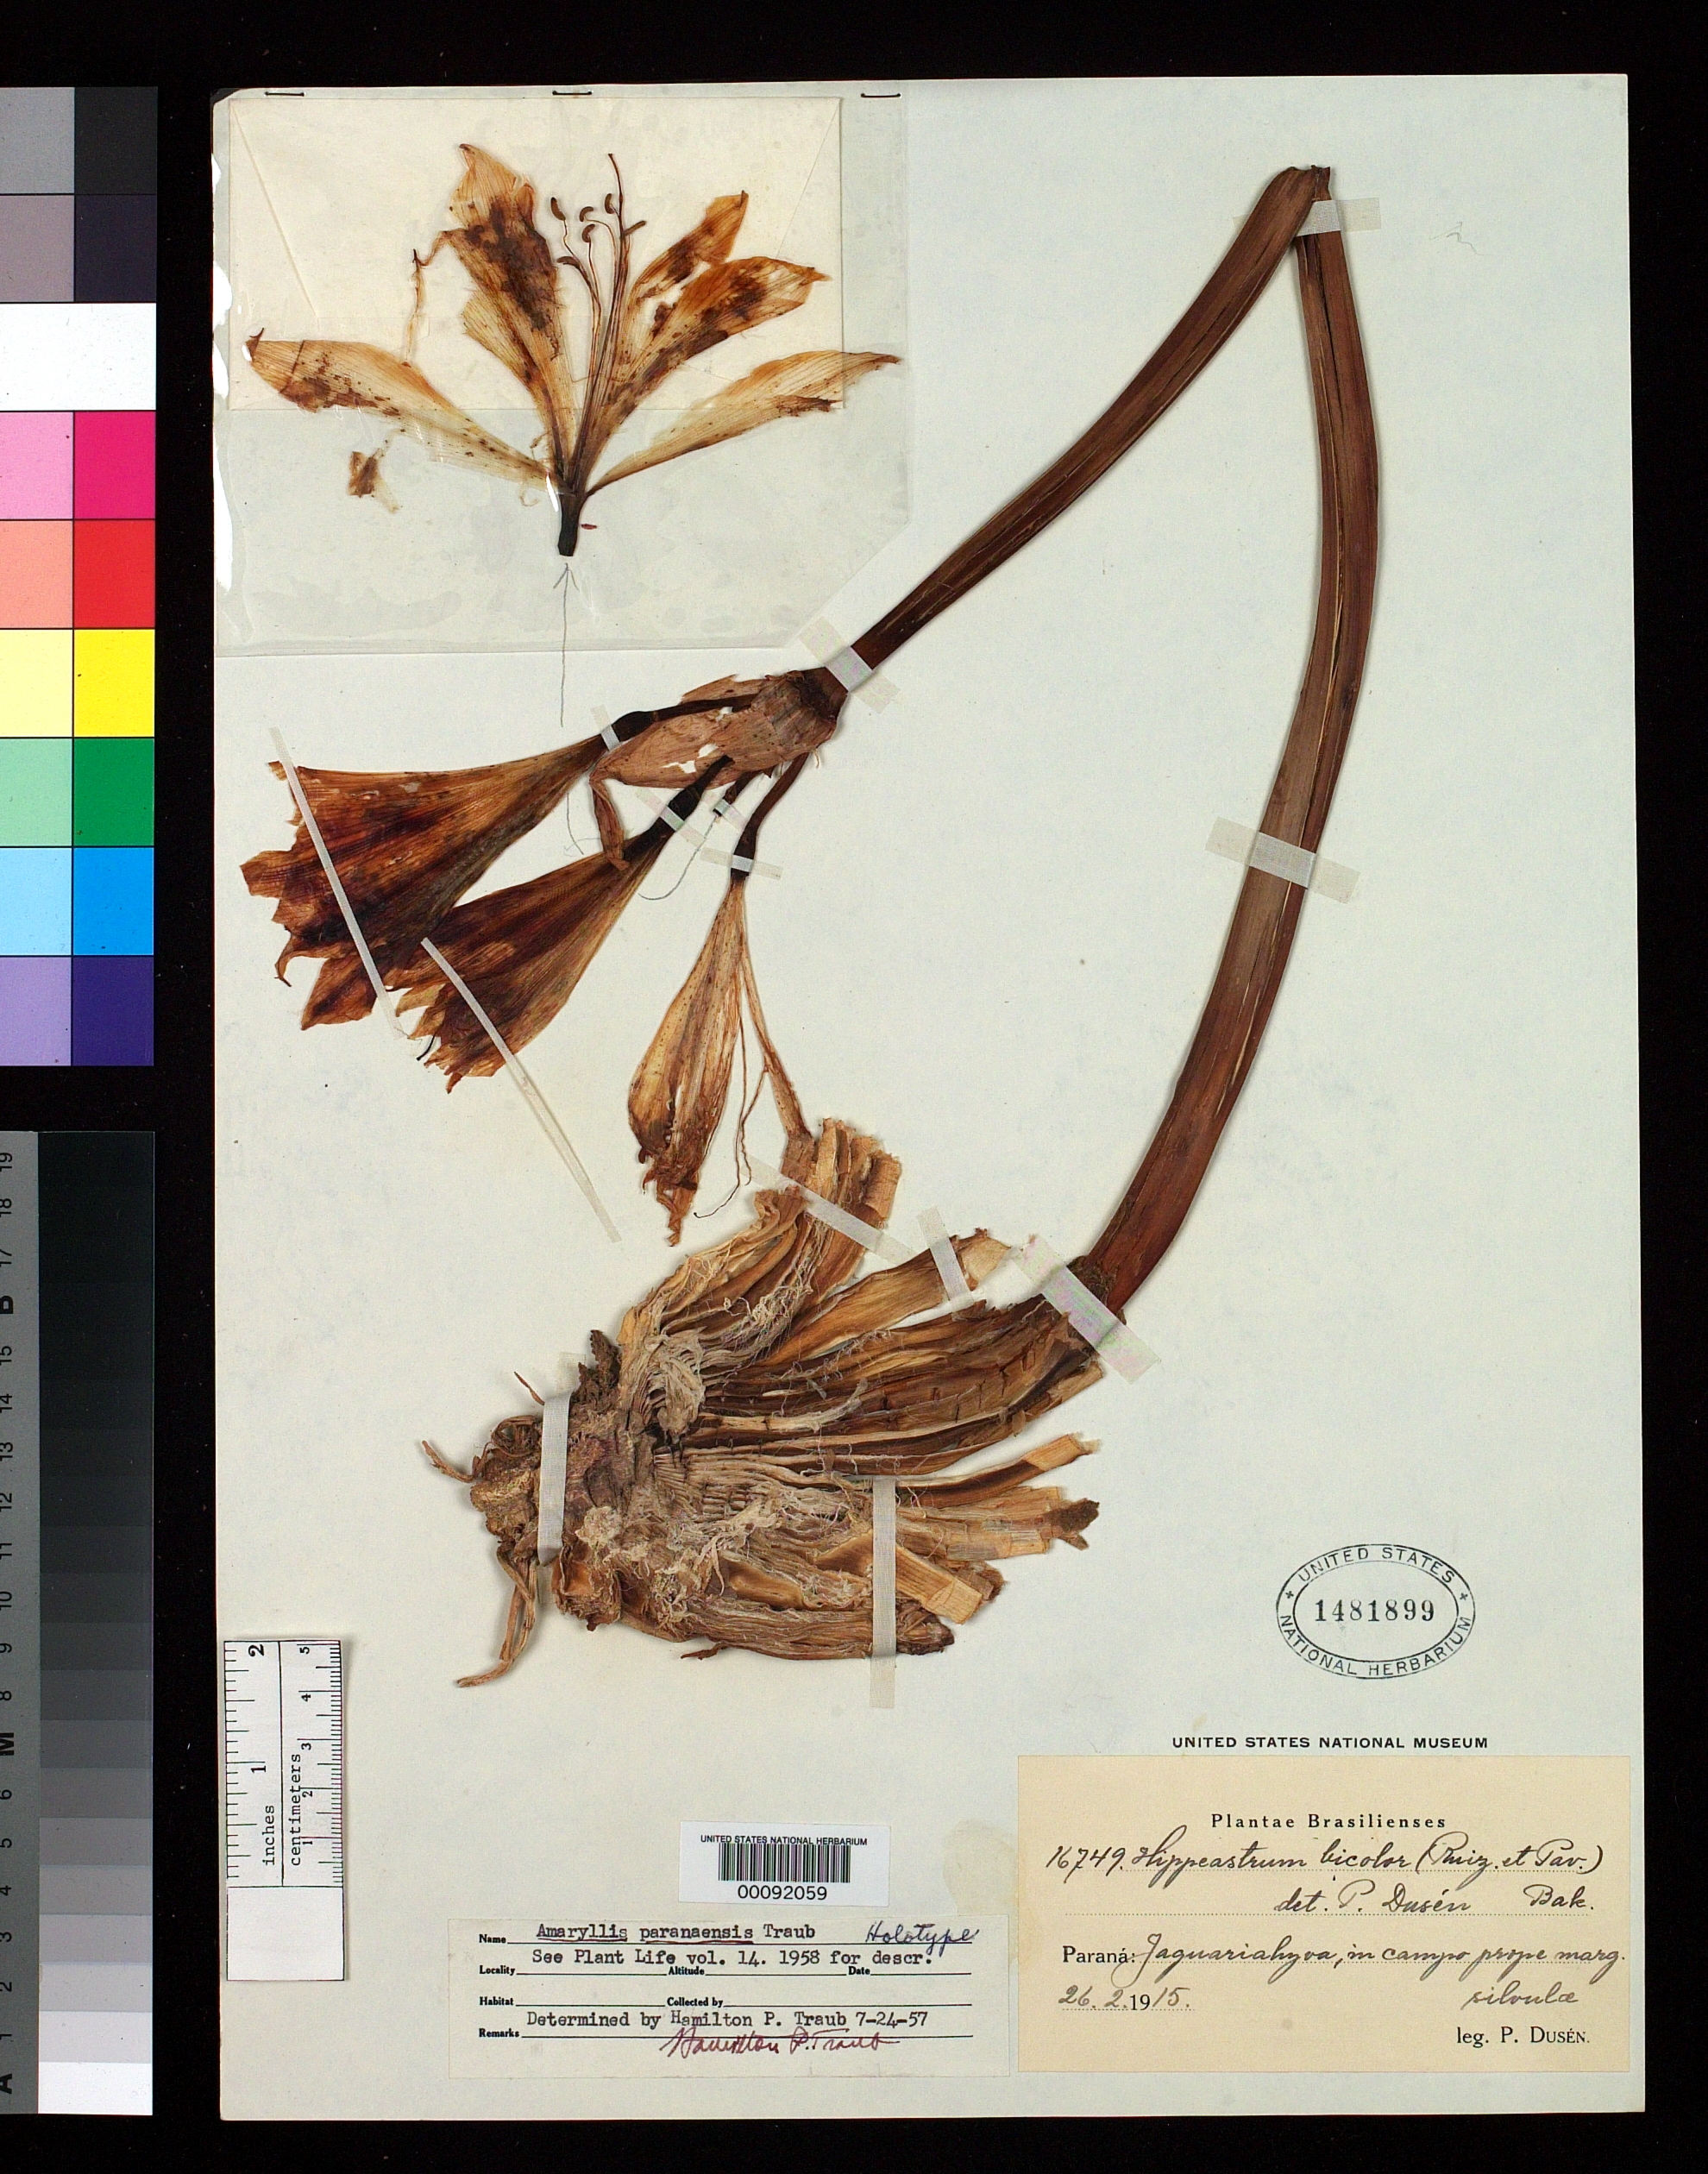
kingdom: Plantae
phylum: Tracheophyta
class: Liliopsida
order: Asparagales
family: Amaryllidaceae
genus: Amaryllis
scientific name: Amaryllis paranaensis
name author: Traub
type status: Holotype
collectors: P. Dusén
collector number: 16749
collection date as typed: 26 Feb 1915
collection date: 1915-02-26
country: Brazil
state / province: Paraná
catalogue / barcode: US 1481899